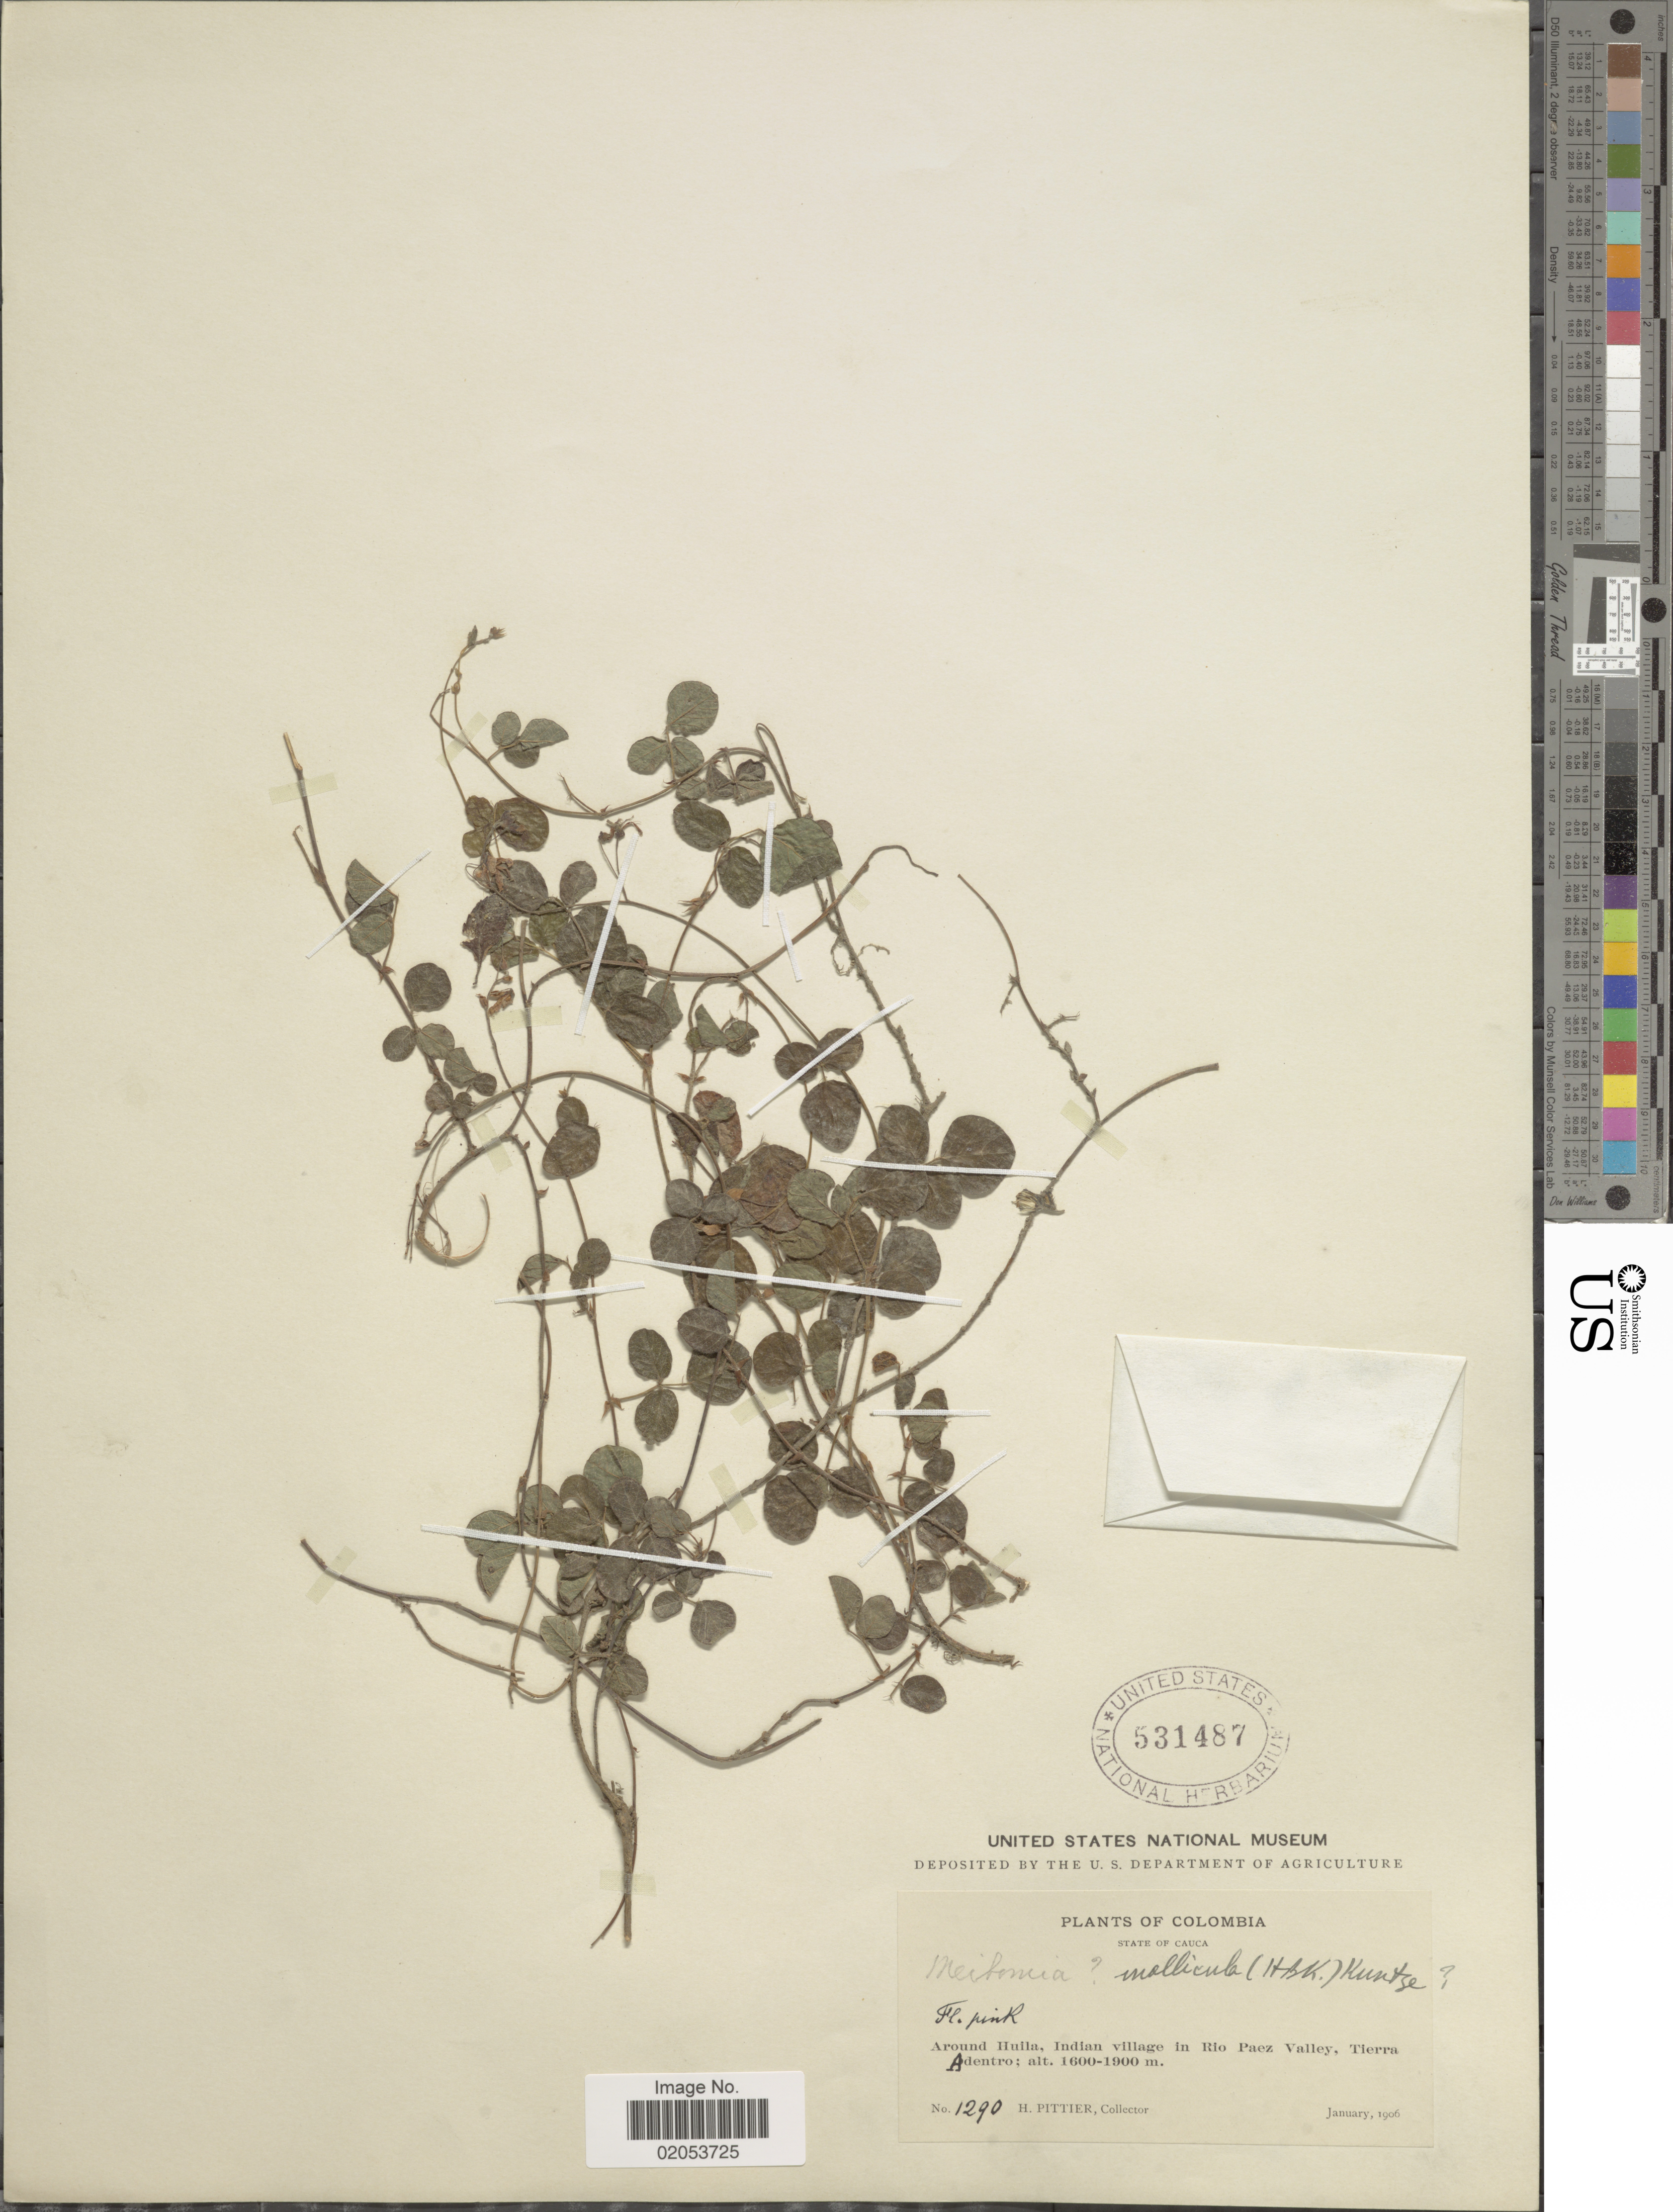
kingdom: Plantae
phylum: Tracheophyta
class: Magnoliopsida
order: Fabales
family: Fabaceae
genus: Desmodium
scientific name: Desmodium molliculum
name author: (Kunth) DC.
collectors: H. F. Pittier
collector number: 1290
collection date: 1906-01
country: Colombia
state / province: Cauca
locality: Around Huila, Indian Village in Rio Paez Valley, Tierra Adentro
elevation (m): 1600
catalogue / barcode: US 531487